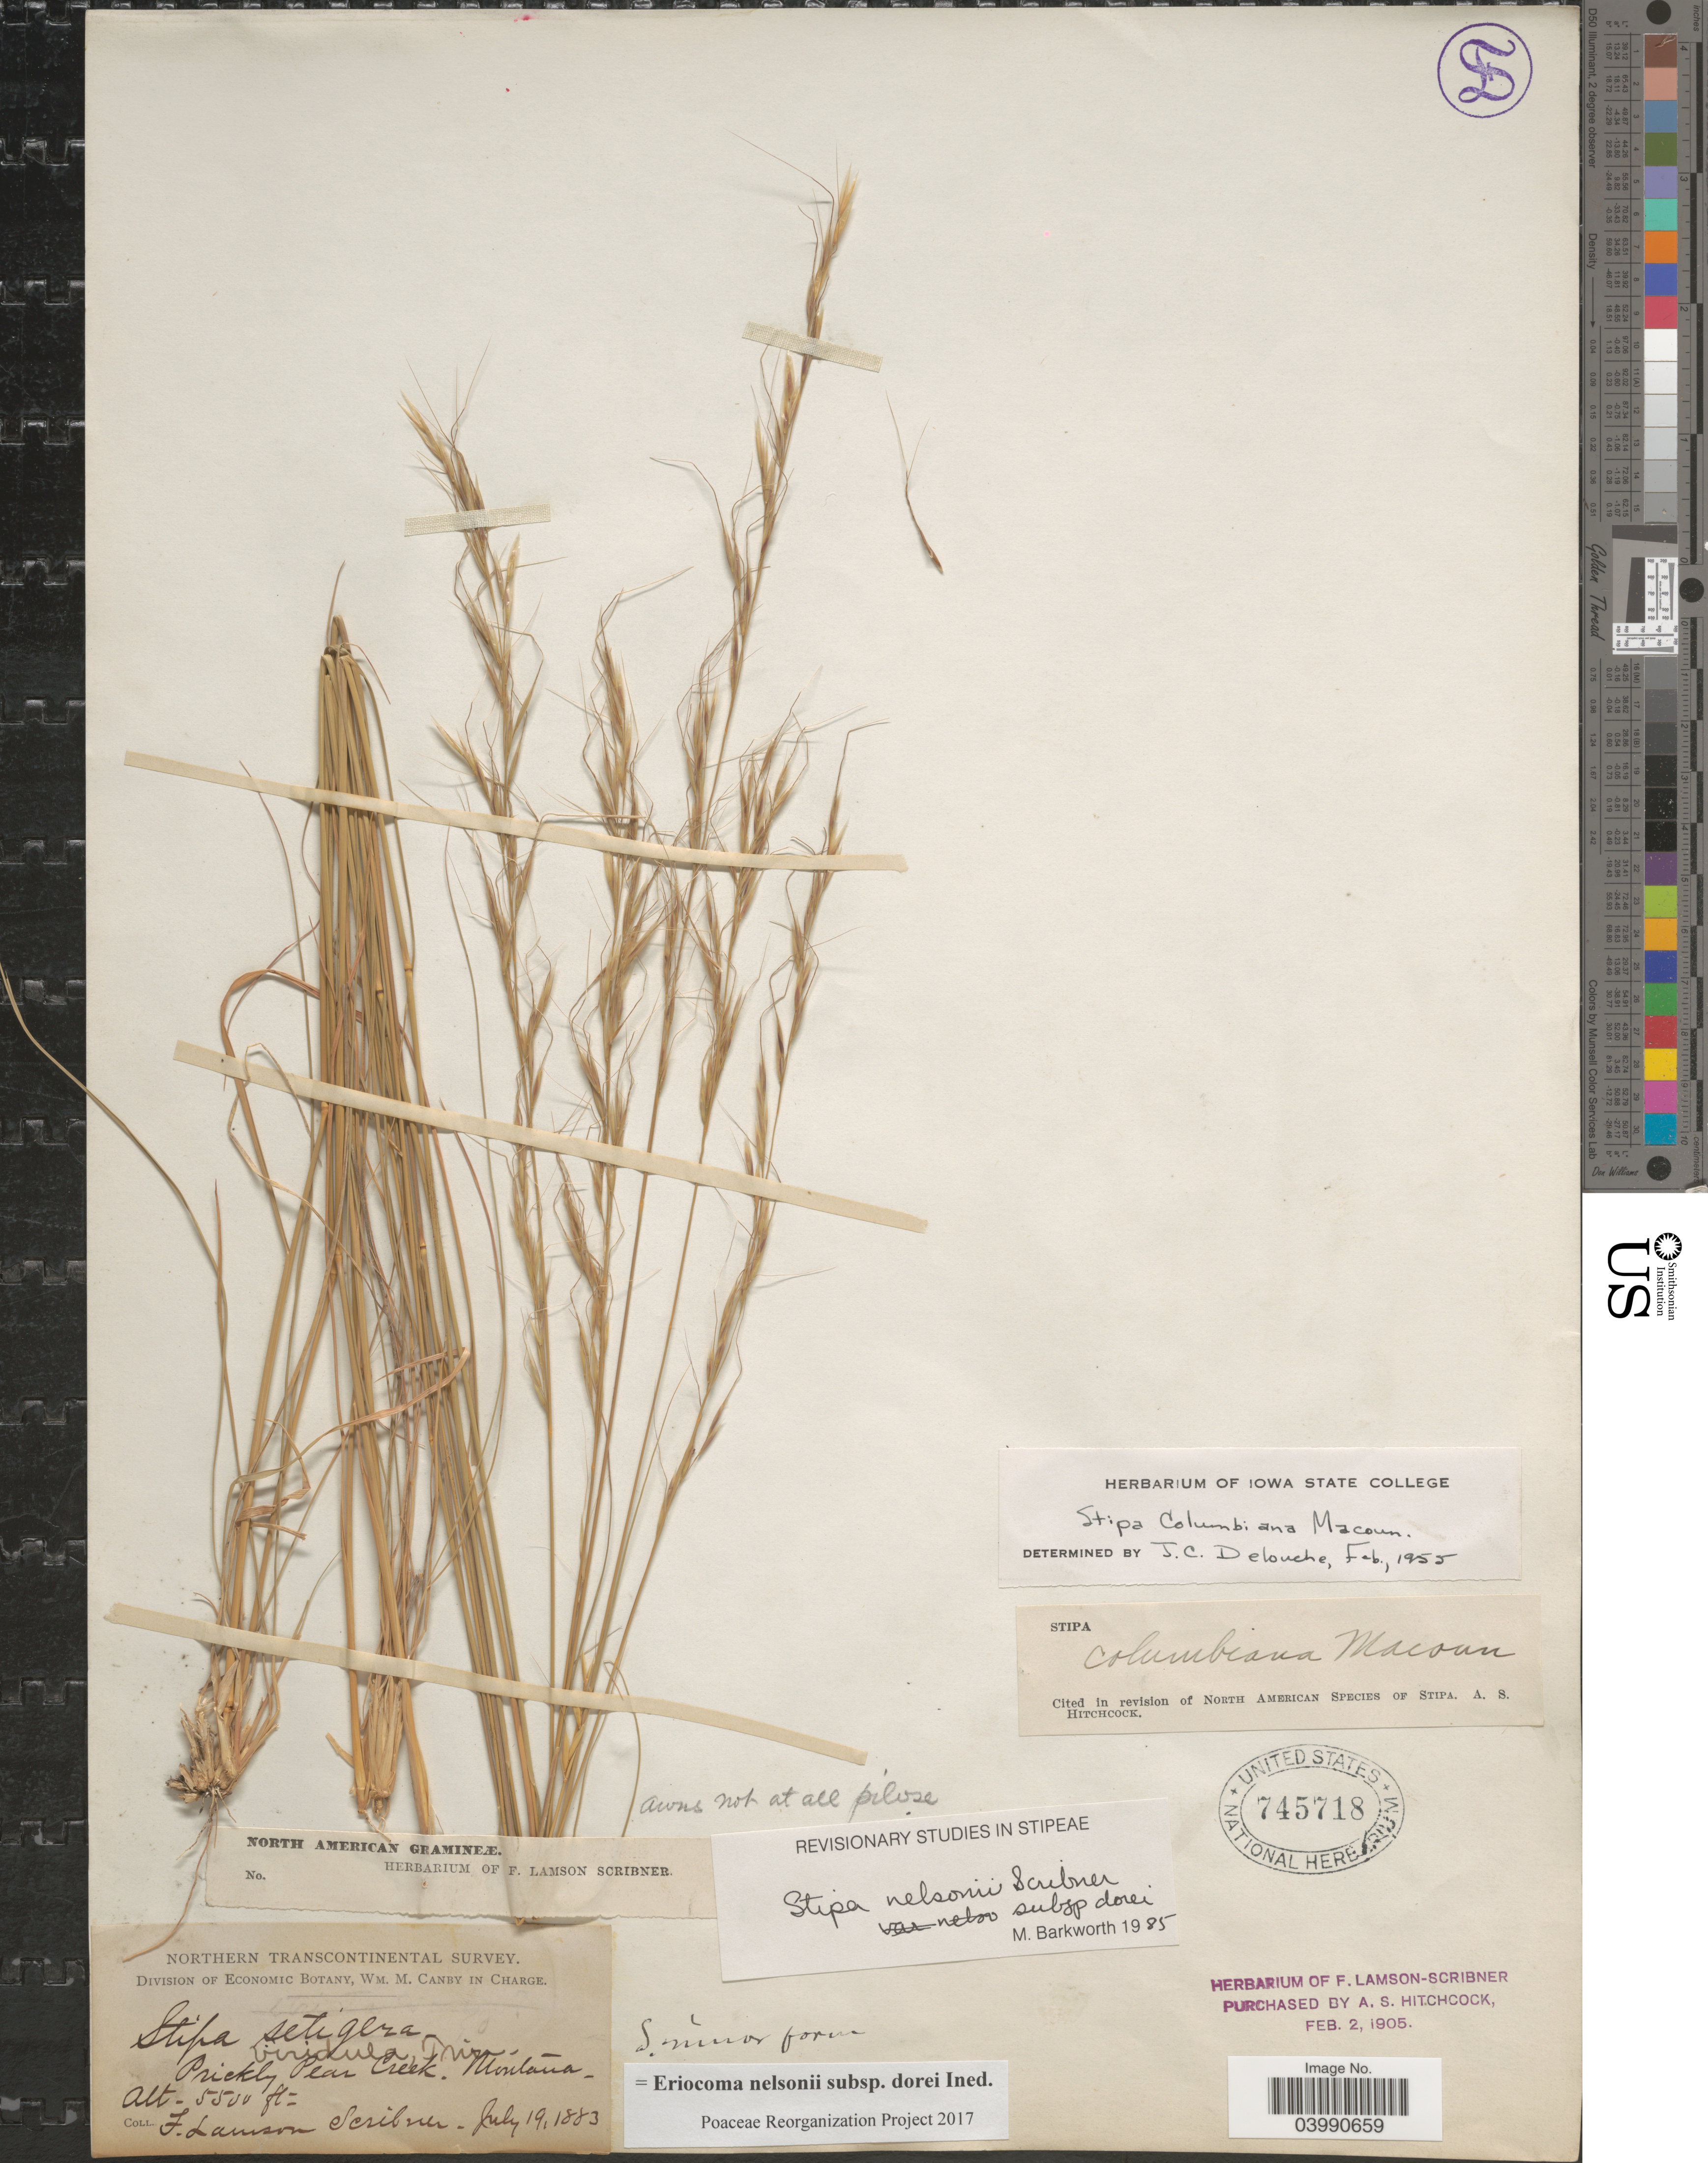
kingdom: Plantae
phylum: Tracheophyta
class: Liliopsida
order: Poales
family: Poaceae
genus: Eriocoma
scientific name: Eriocoma nelsonii subsp. dorei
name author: (Barkworth & J. Maze) Romasch.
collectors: F. L. Scribner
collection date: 1883-07-19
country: United States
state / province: Montana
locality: Prickly Pear Creek.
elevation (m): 1676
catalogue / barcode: US 745718